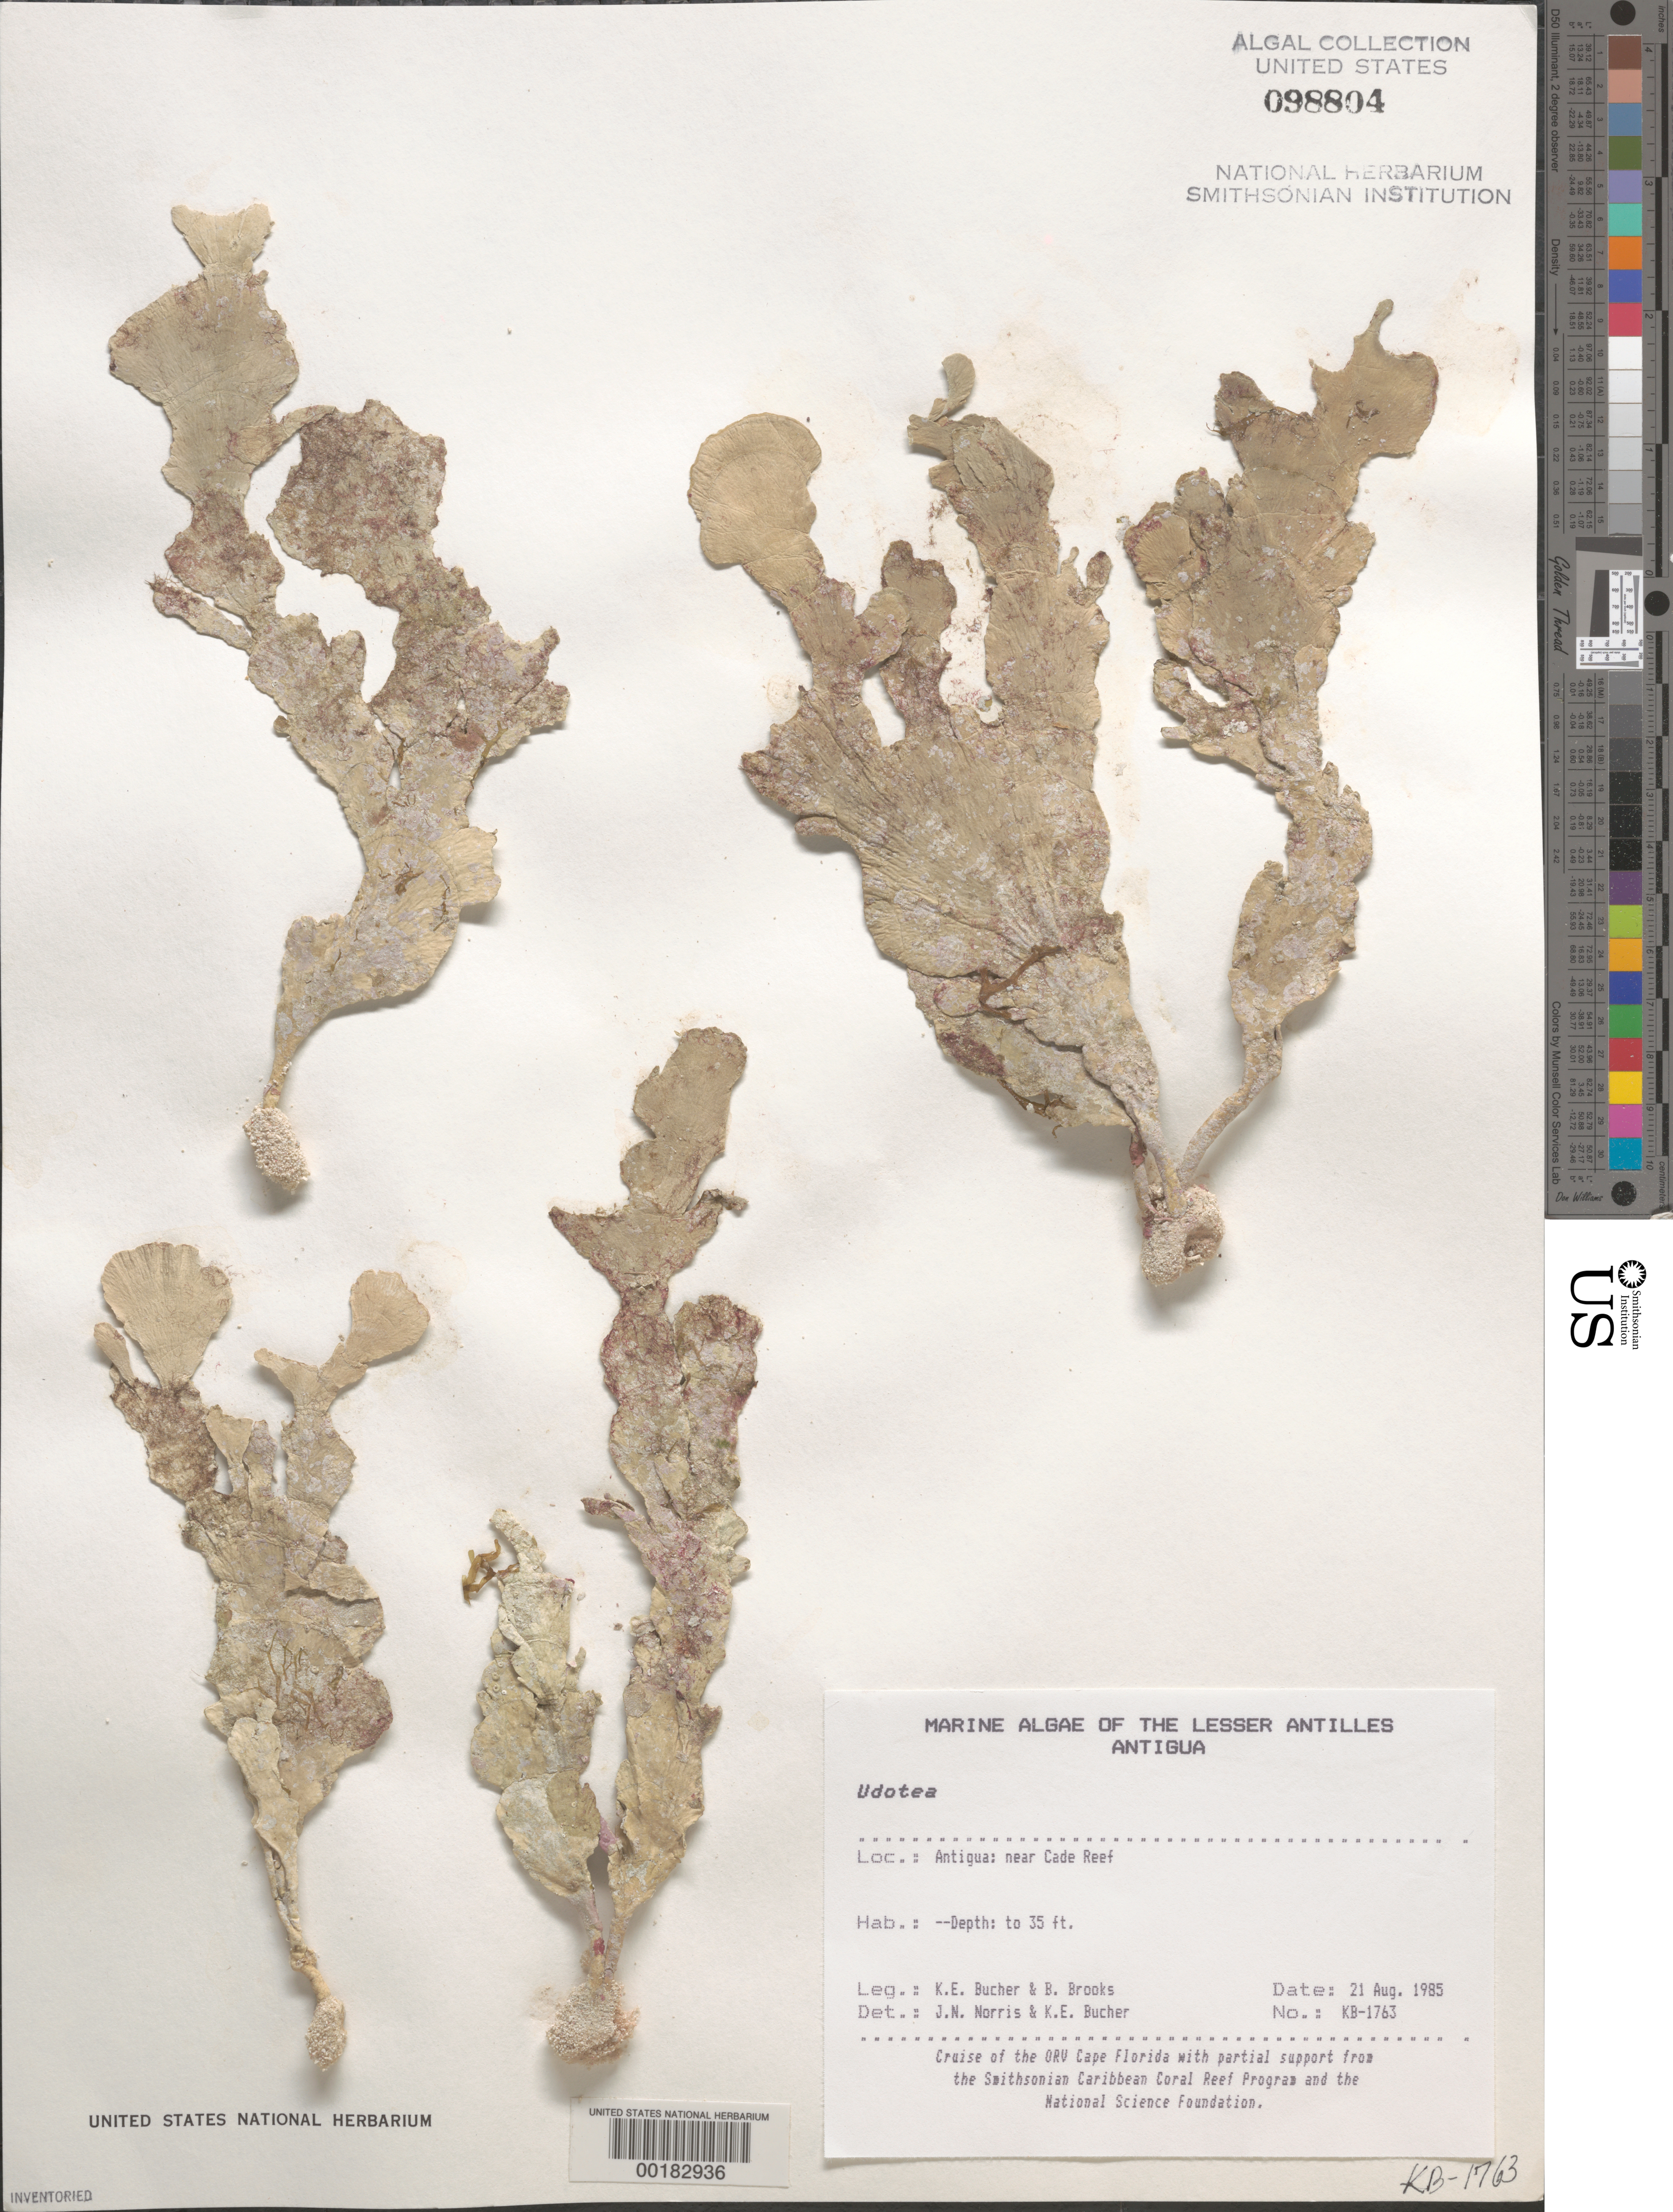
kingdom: Plantae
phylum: Chlorophyta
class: Ulvophyceae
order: Bryopsidales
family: Udoteaceae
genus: Udotea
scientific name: Udotea sp.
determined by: Norris, J. N.; Bucher, K. E.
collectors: K. E. Bucher, B. Brooks & W. Fenical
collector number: Kb-1763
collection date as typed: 21 Aug 1985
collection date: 1985-08-21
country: Antigua and Barbuda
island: Antigua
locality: Near Cade Reef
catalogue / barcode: US 98804